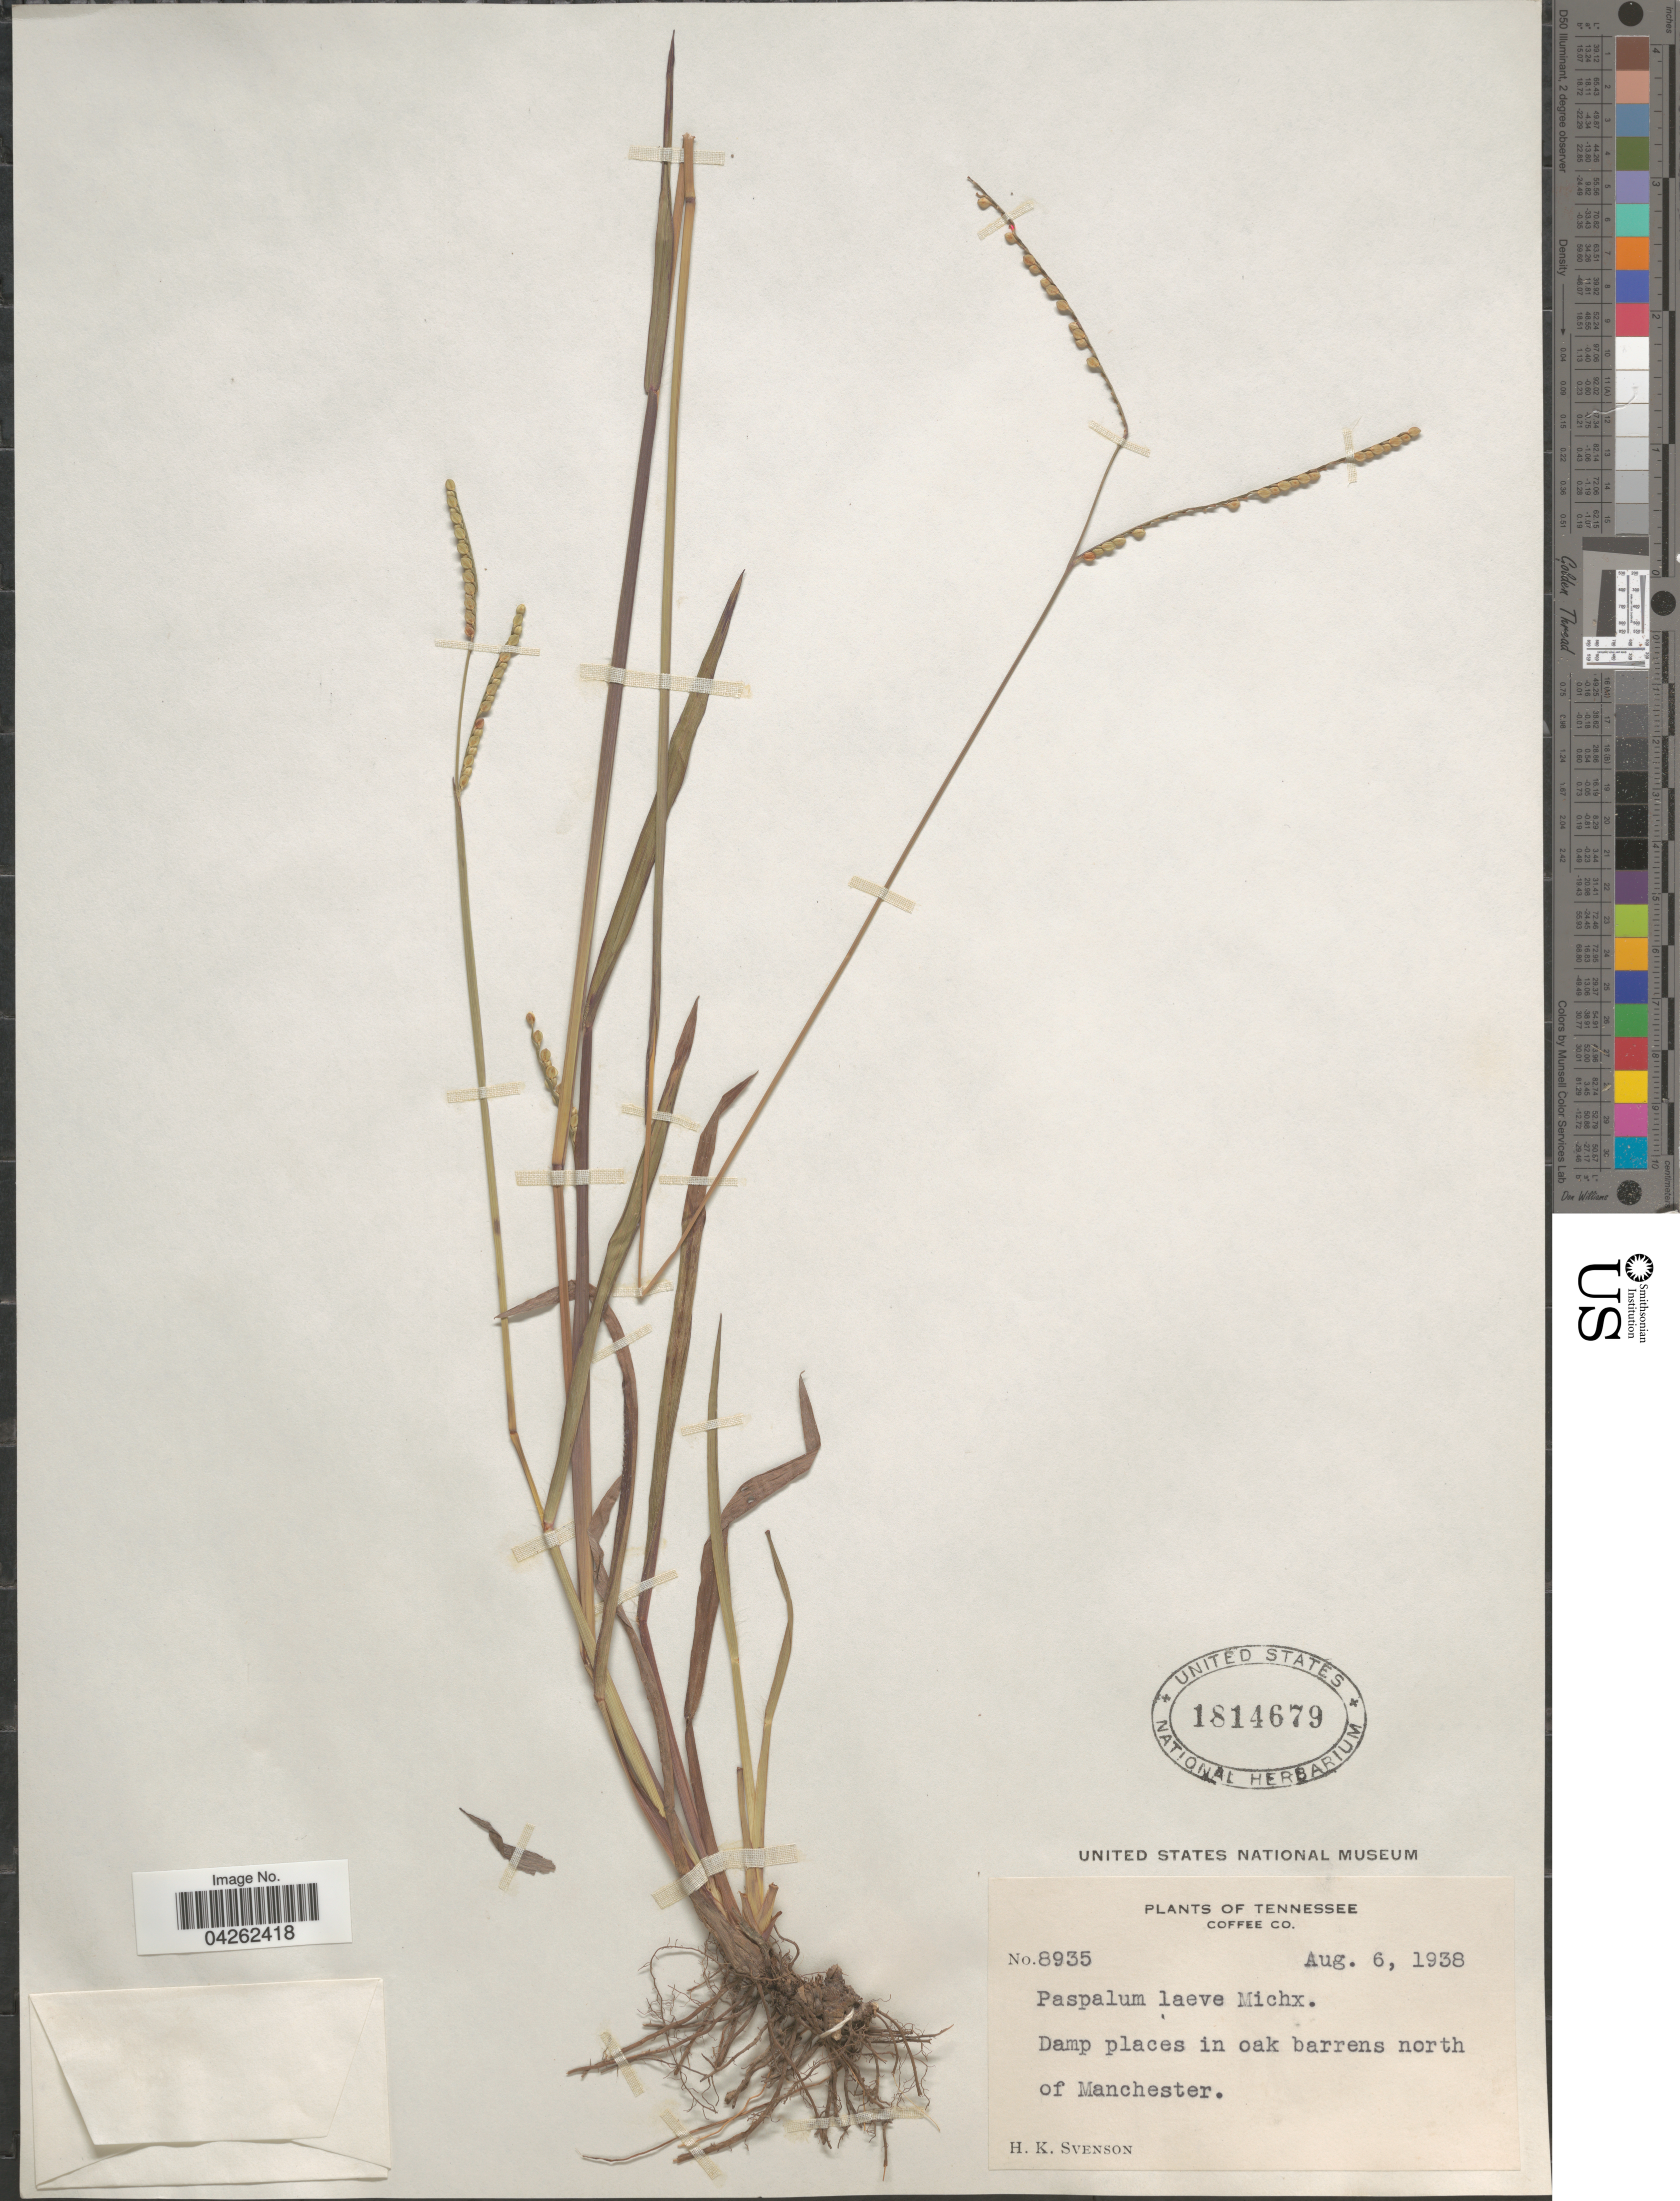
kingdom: Plantae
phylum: Tracheophyta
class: Liliopsida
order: Poales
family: Poaceae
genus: Paspalum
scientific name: Paspalum laeve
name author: Michx.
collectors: H. K. Svenson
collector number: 8935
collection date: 1938-08-06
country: United States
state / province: Tennessee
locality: Coffee Co. Damp places in oak barrens north of Manchester.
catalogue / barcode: US 1814679